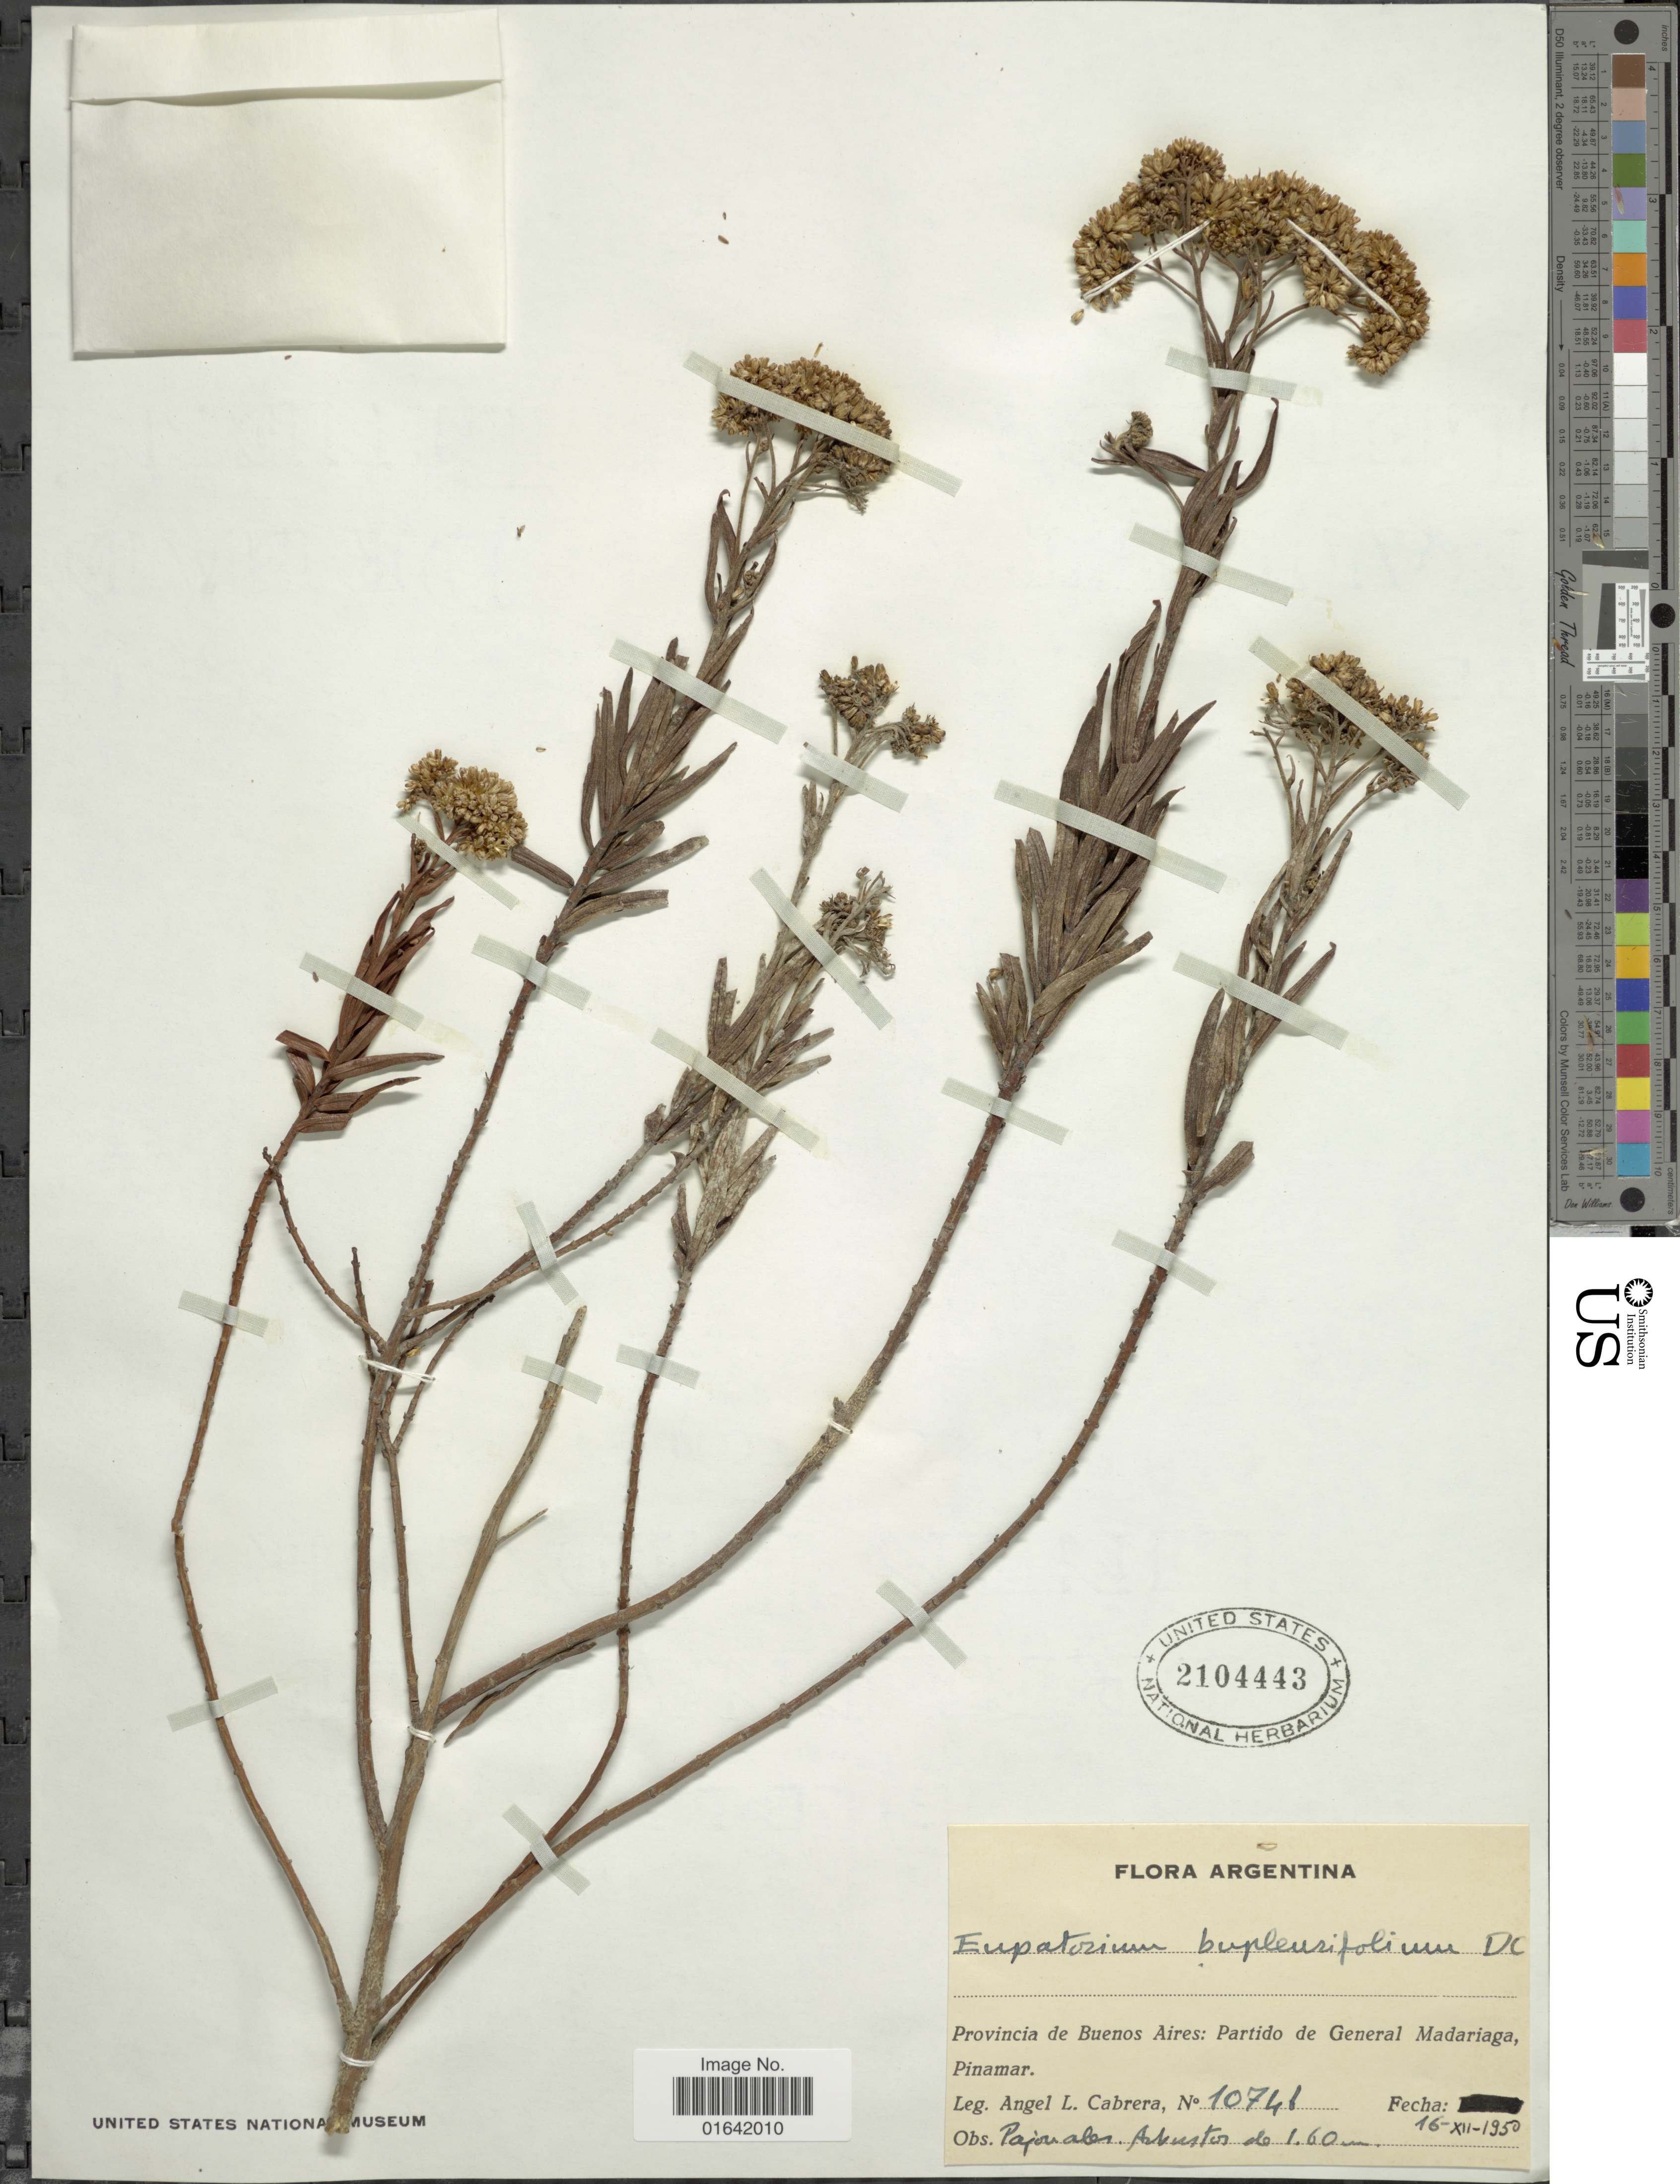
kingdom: Plantae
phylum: Tracheophyta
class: Magnoliopsida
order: Asterales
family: Asteraceae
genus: Campovassouria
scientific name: Campovassouria bupleurifolia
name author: (DC.) R.M. King & H. Rob.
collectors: A. L. Cabrera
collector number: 10741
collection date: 1950-12-16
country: Argentina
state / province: Buenos Aires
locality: Partido de General Madariaga,Pinamar.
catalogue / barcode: US 2104443